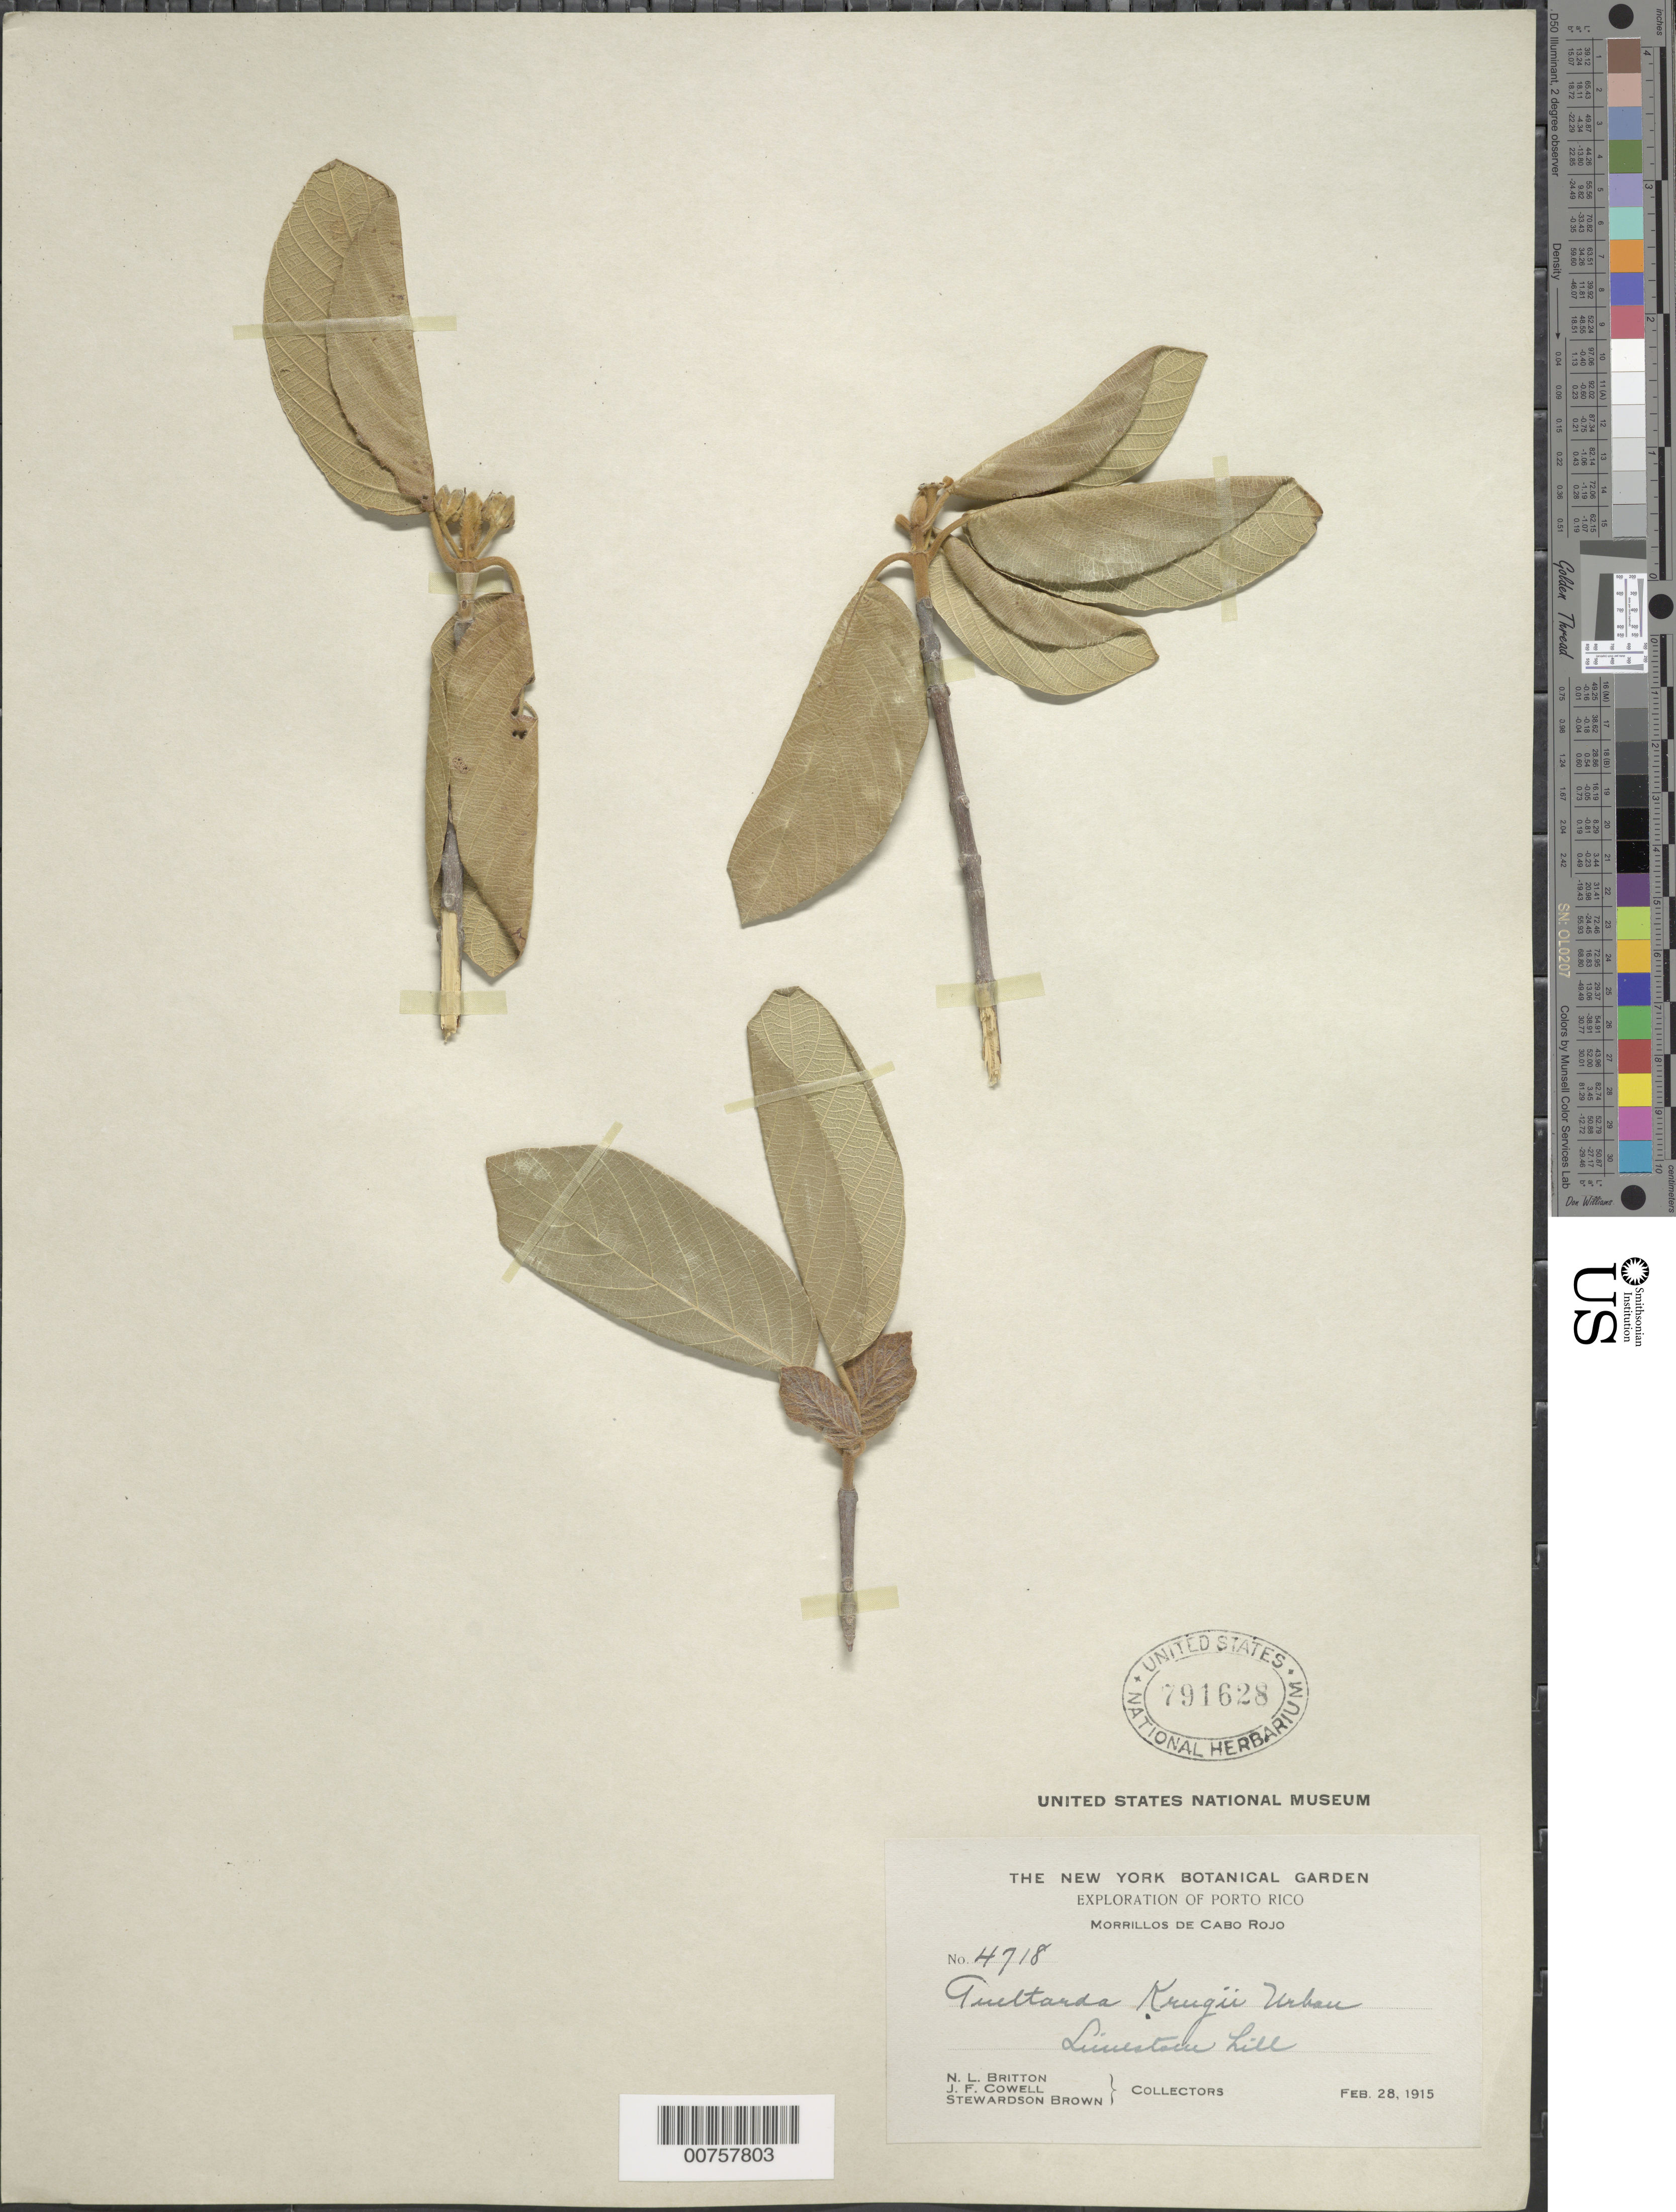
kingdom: Plantae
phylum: Tracheophyta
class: Magnoliopsida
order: Gentianales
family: Rubiaceae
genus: Guettarda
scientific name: Guettarda krugii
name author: Urb.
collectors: N. Britton, J. F. Cowell & S. Brown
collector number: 4718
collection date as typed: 28 Feb 1915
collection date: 1915-02-28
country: Puerto Rico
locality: Morillos de Cabo Rojo.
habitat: Limestone hill.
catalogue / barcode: US 791628